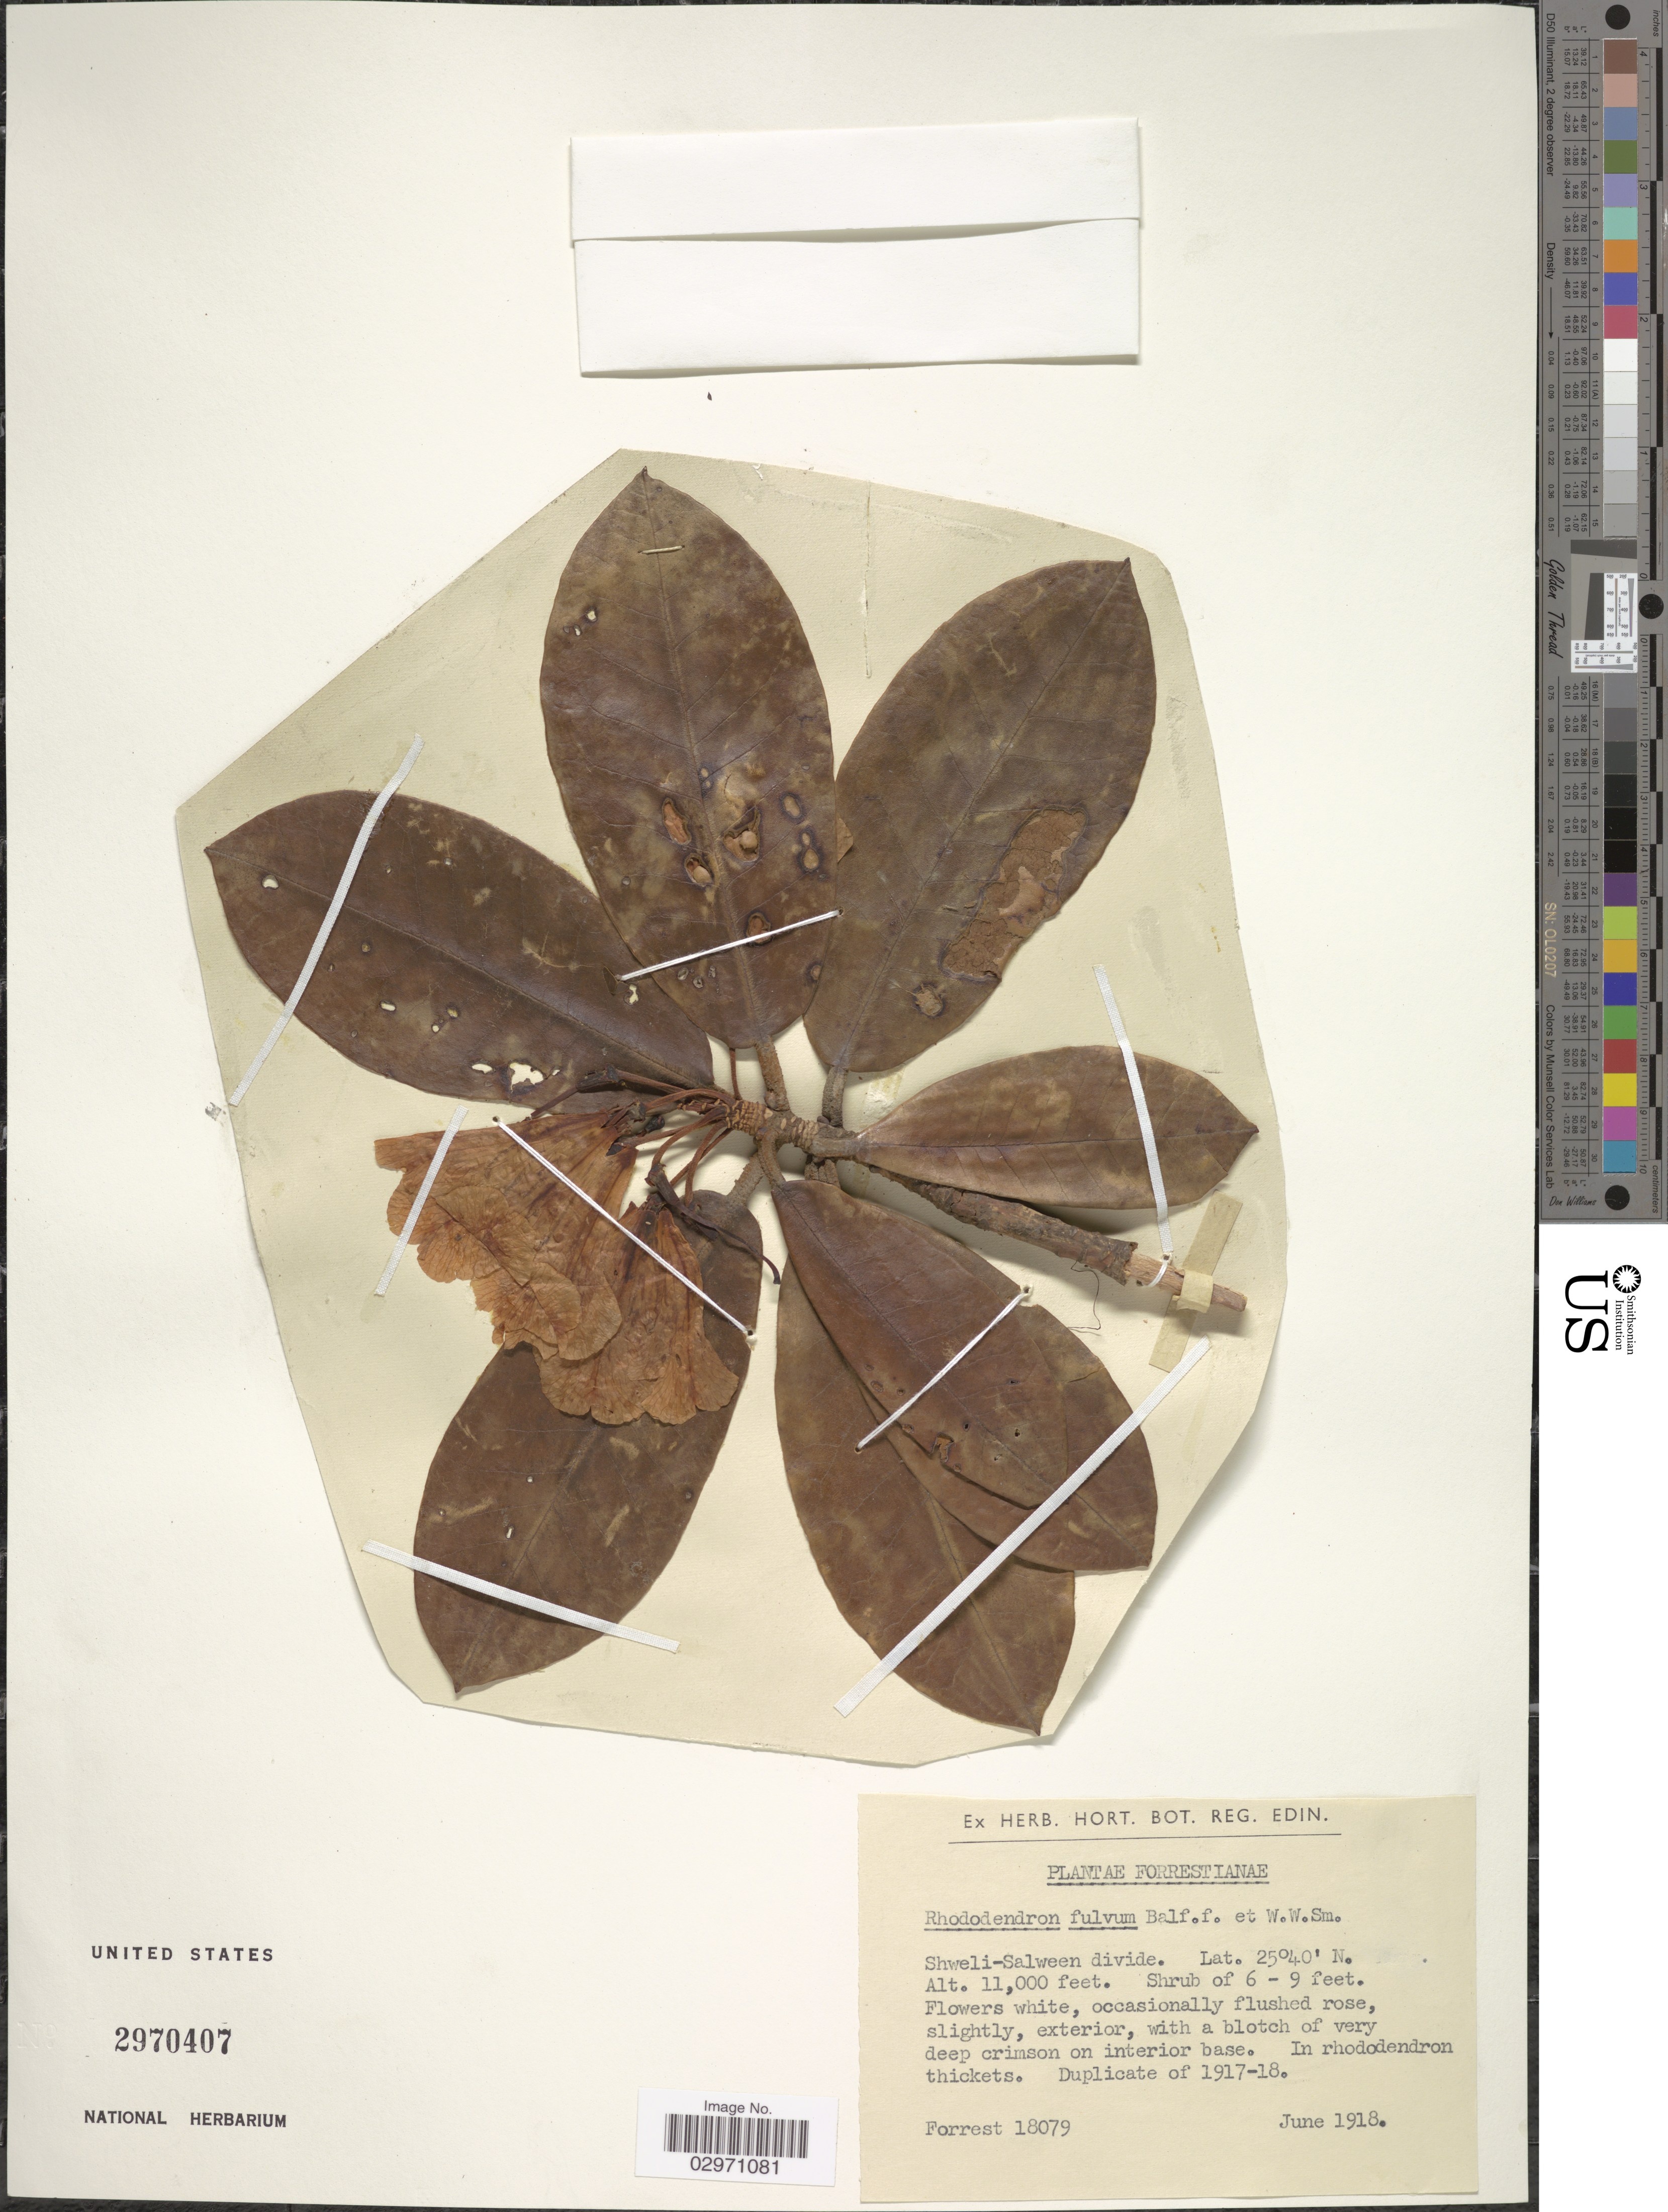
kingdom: Plantae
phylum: Tracheophyta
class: Magnoliopsida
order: Ericales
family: Ericaceae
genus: Rhododendron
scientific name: Rhododendron fulvum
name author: Balf. f. & W.W. Sm.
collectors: -. Forrest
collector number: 18079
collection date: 1918-06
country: China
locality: Shweli-Salween divide.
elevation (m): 3353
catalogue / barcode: US 2970407